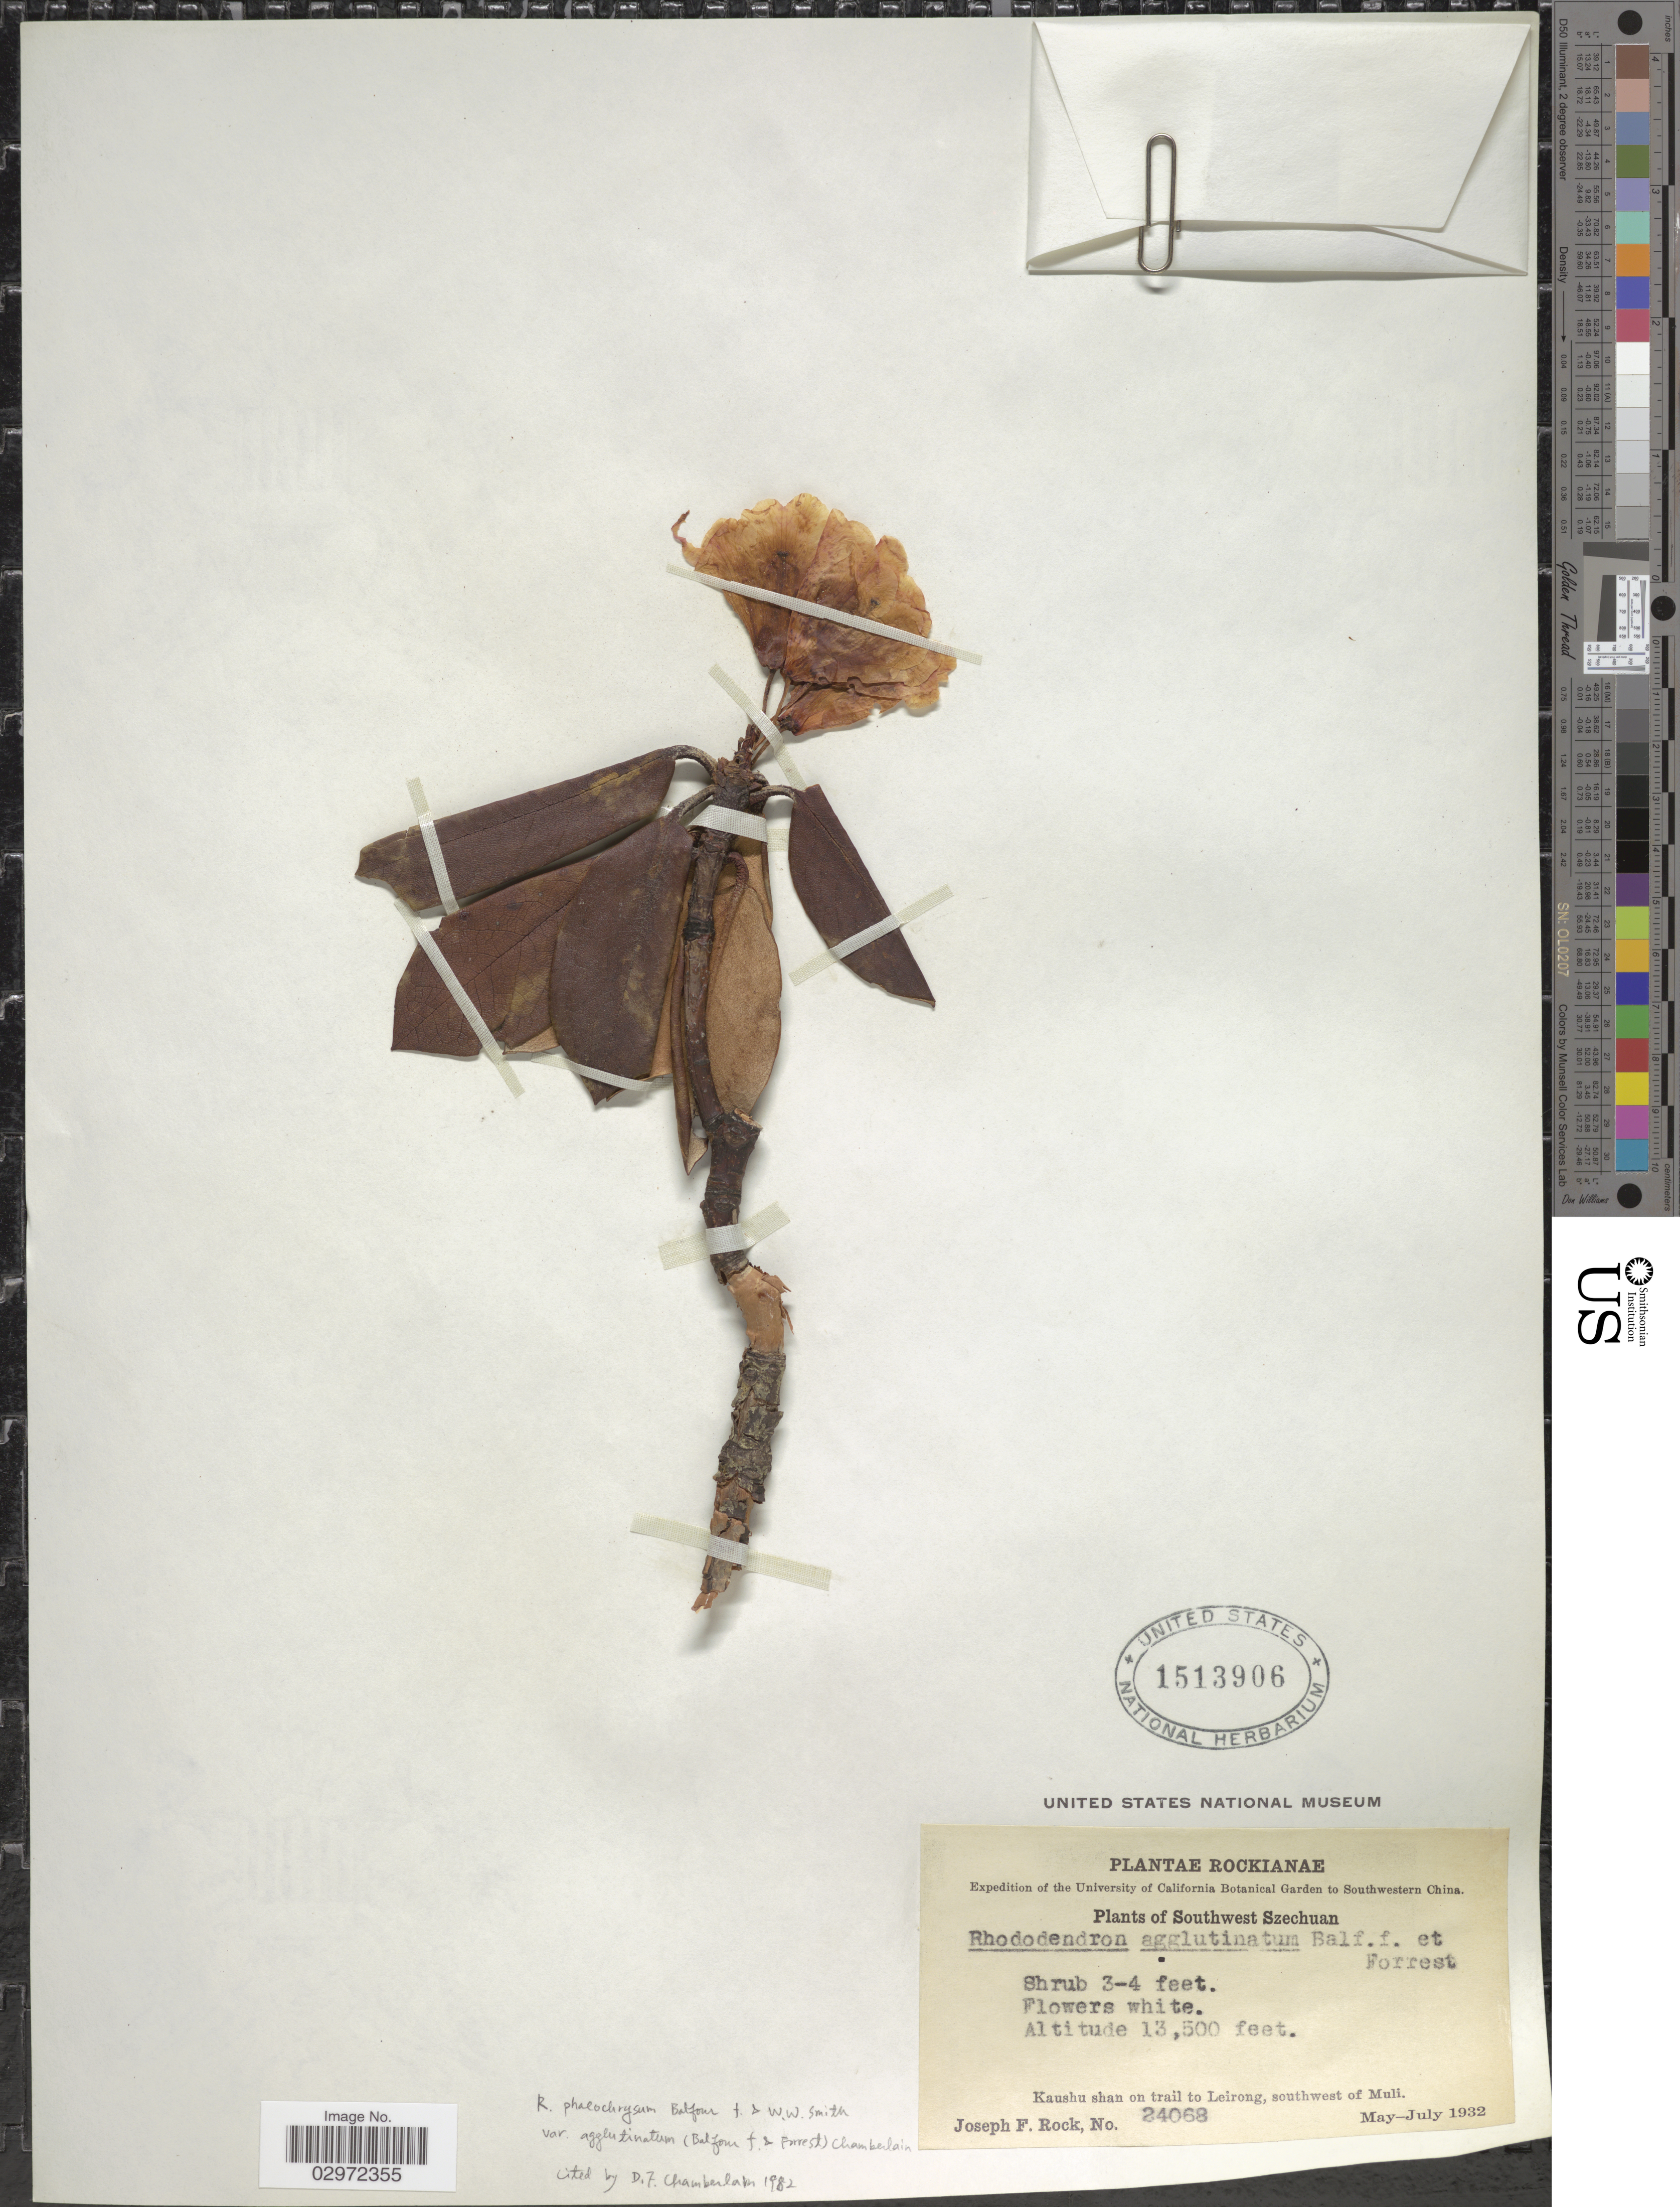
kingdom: Plantae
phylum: Tracheophyta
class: Magnoliopsida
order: Ericales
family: Ericaceae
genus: Rhododendron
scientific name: Rhododendron phaeochrysum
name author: Balf. f. & W.W. Sm.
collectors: J. F. Rock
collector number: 24068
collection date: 1932-05/1932-07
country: China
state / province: Sichuan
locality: Southwestern China, Southwest Szechuan, Kaushu shan on trail to Leirong, southwest of Muli.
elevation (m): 4115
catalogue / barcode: US 1513906